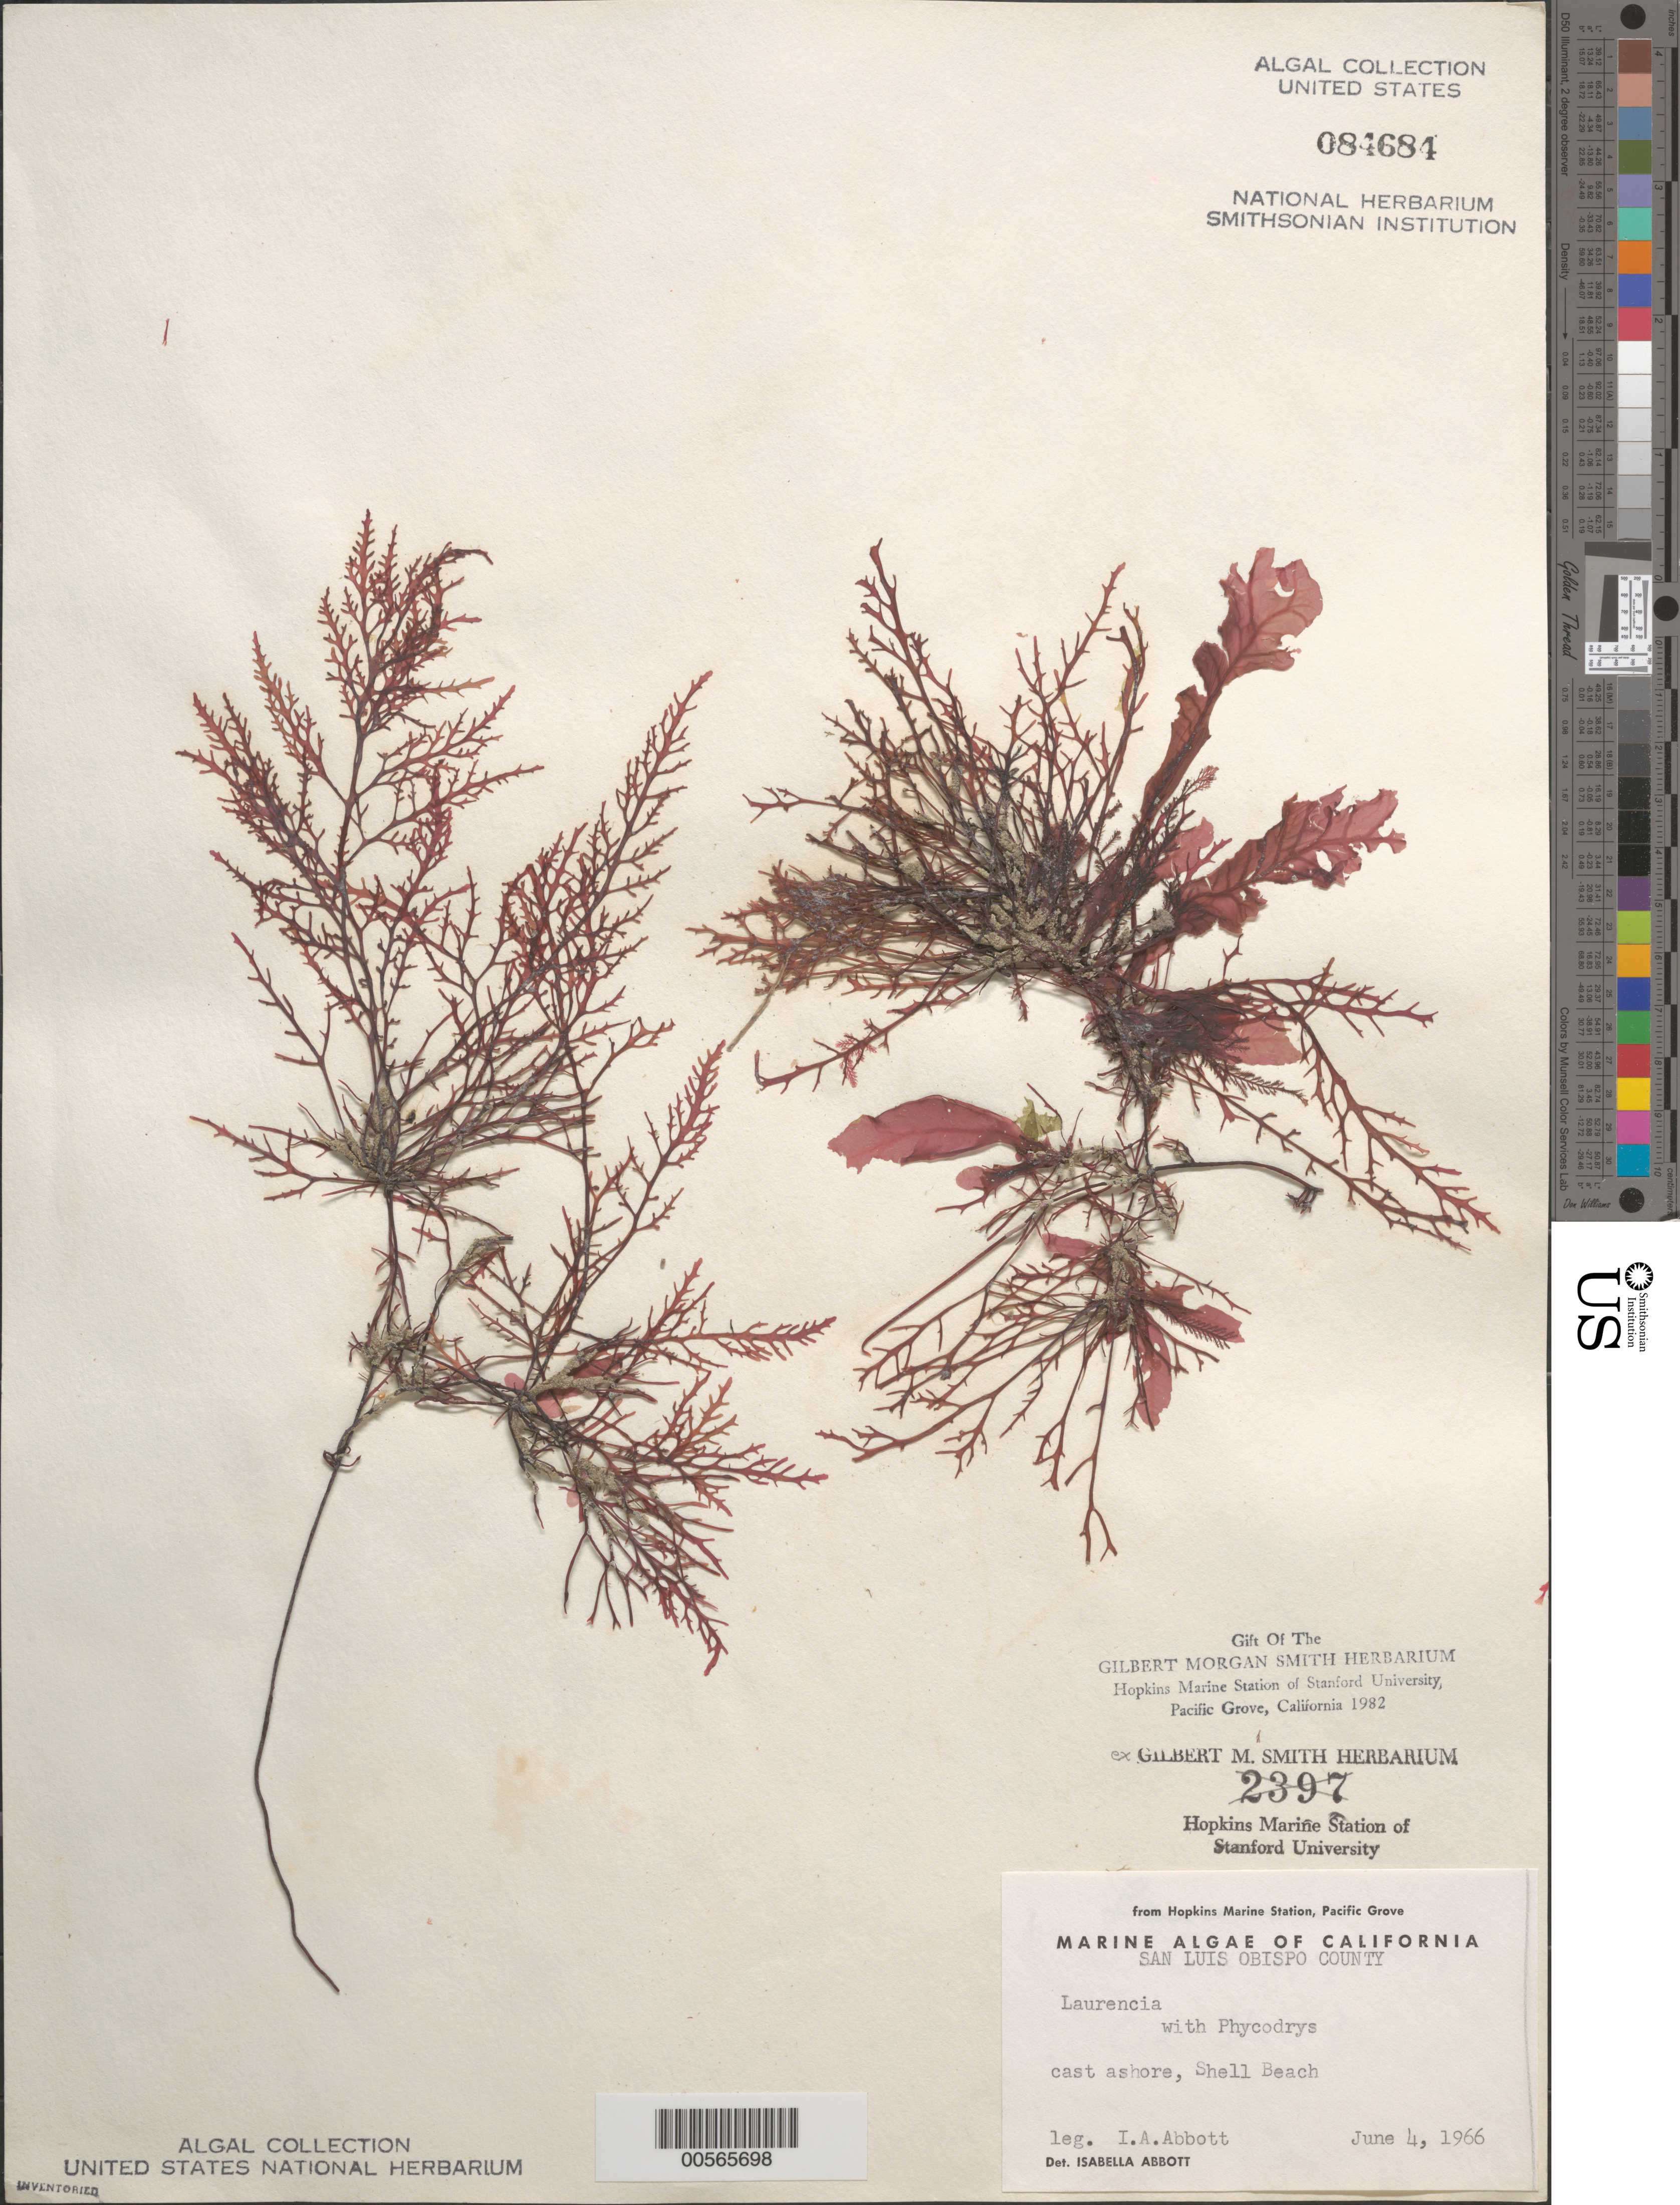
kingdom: Plantae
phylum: Rhodophyta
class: Florideophyceae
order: Ceramiales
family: Rhodomelaceae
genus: Laurencia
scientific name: Laurencia sp.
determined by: Abbott, Isabella A.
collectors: I. A. Abbott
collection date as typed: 04 Jun 1966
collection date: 1966-06-04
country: United States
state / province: California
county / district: San Luis Obispo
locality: Shell Beach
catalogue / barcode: US 84684